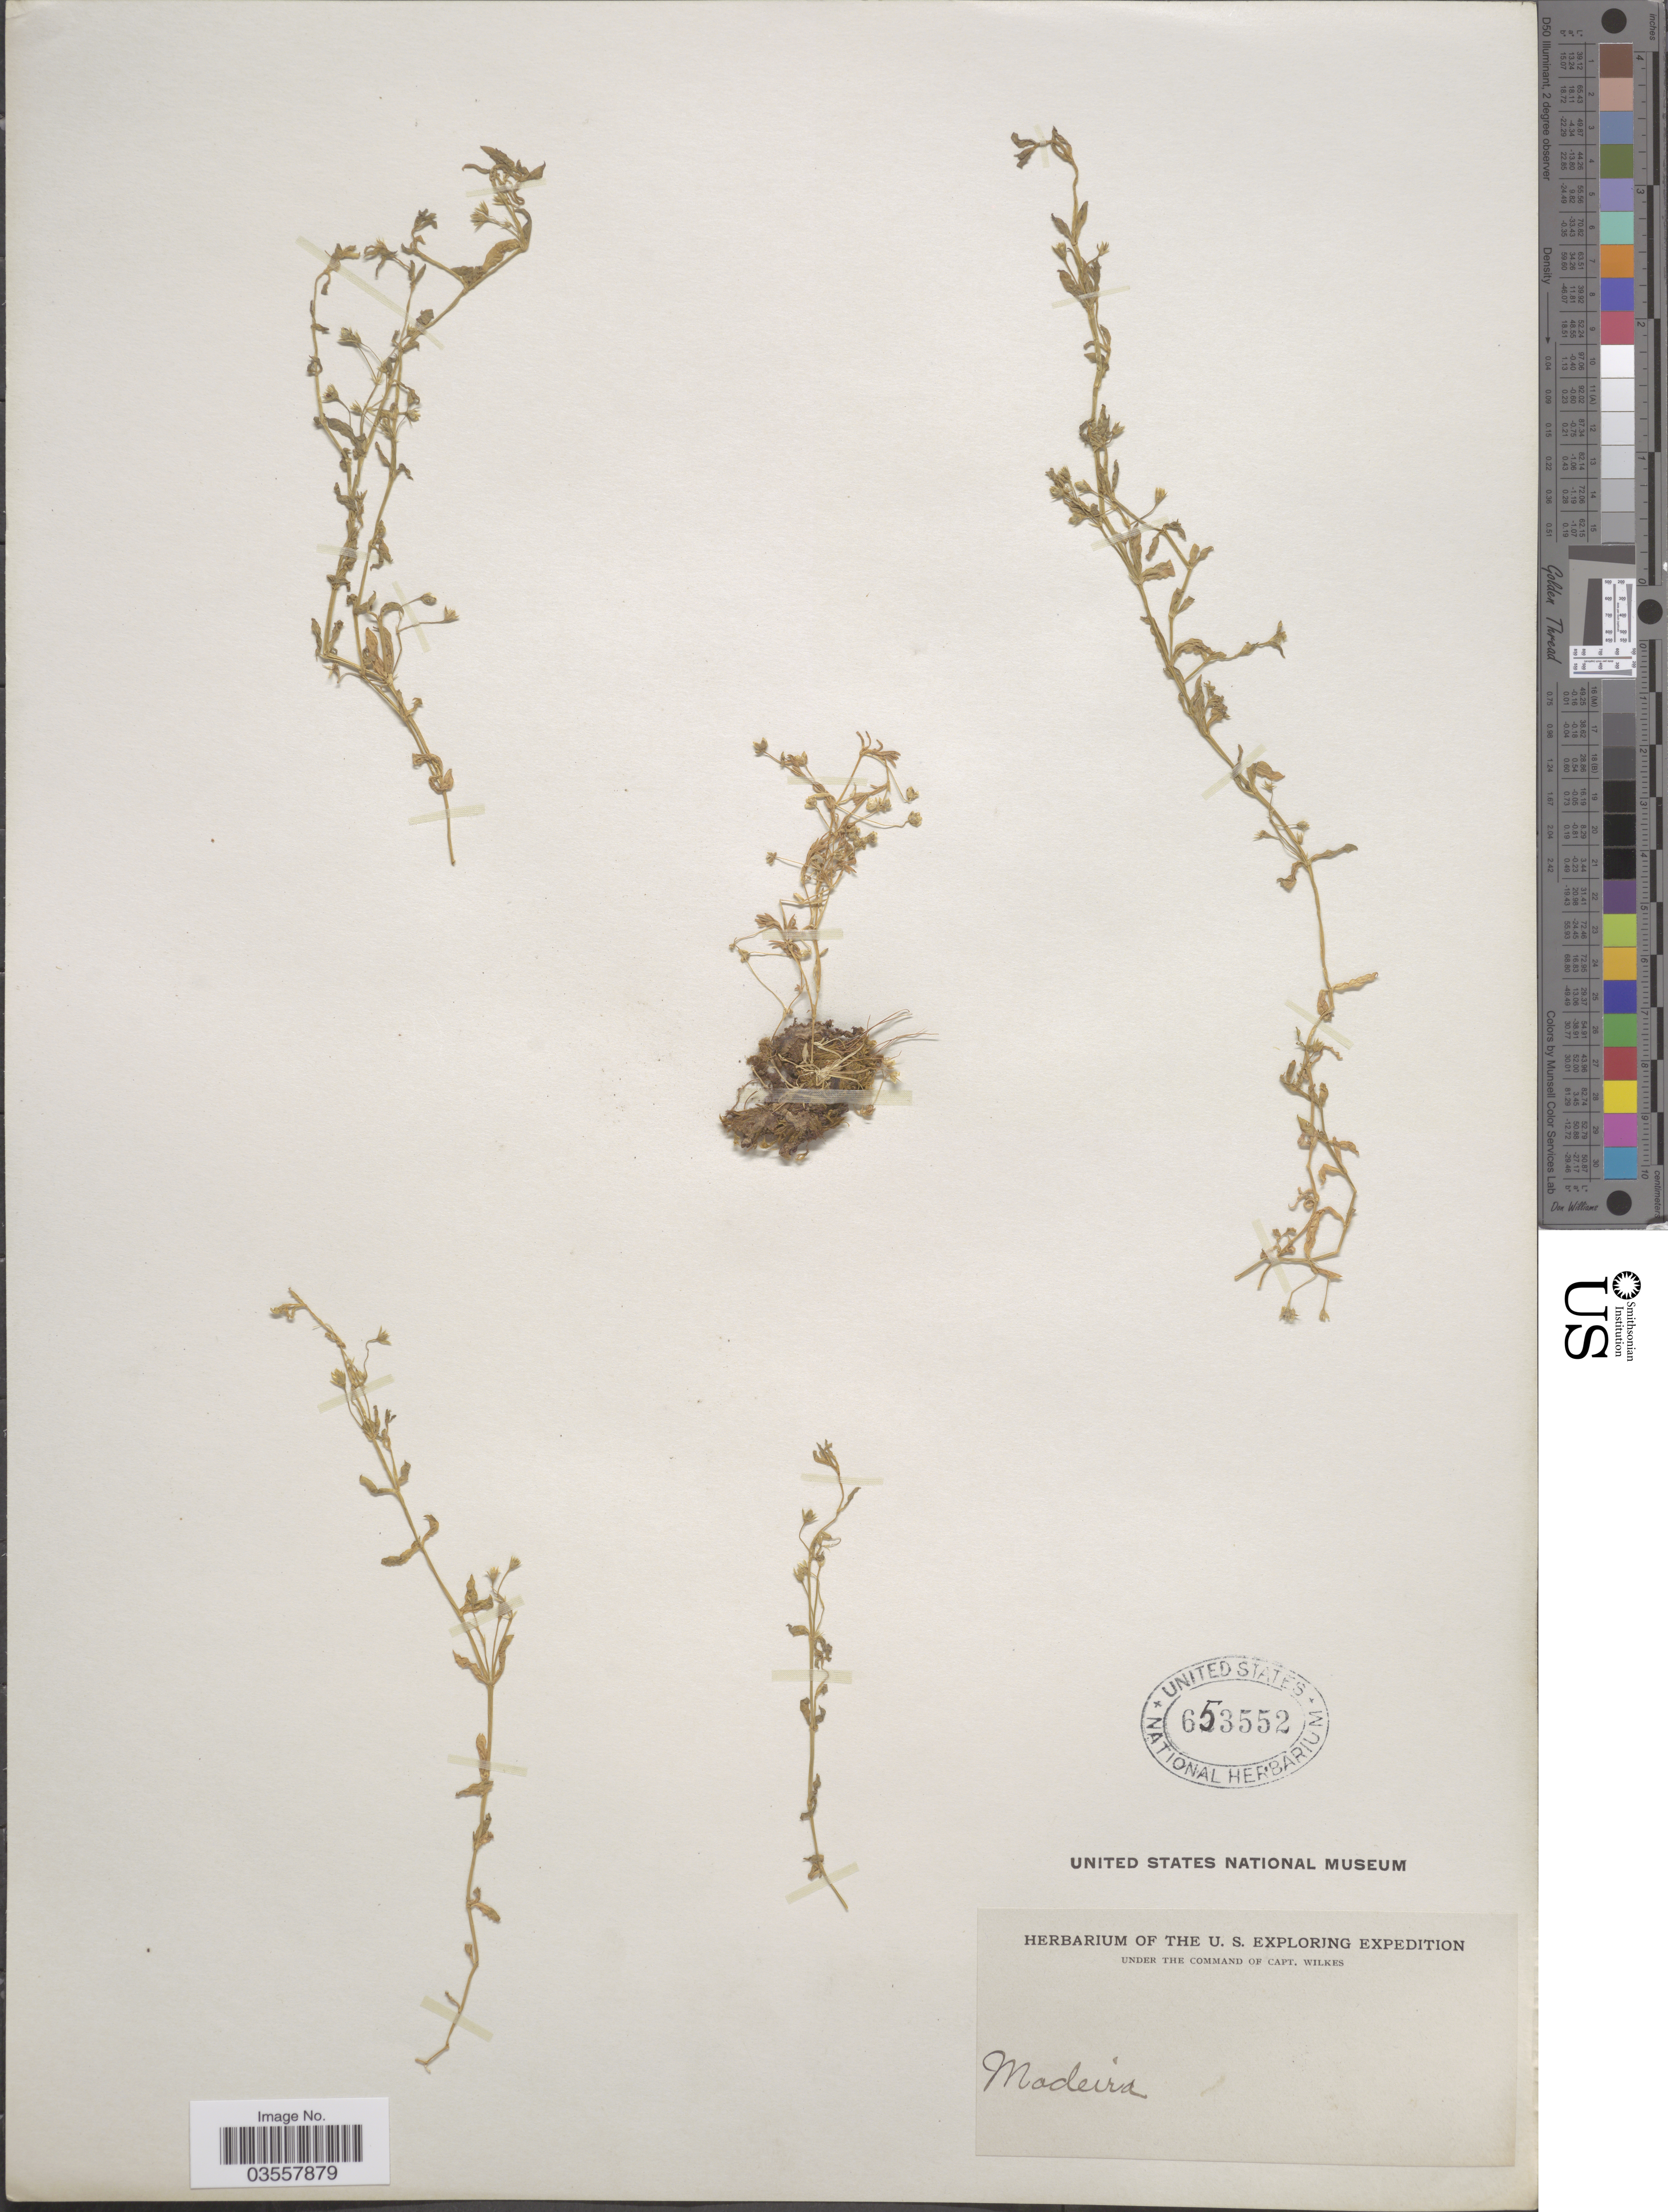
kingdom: Plantae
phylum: Tracheophyta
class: Magnoliopsida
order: Caryophyllales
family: Caryophyllaceae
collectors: Ex herb. Fish and Wildlife Service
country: Portugal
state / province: Madeira (Aut. Reg.)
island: Madeira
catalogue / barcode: US 653552